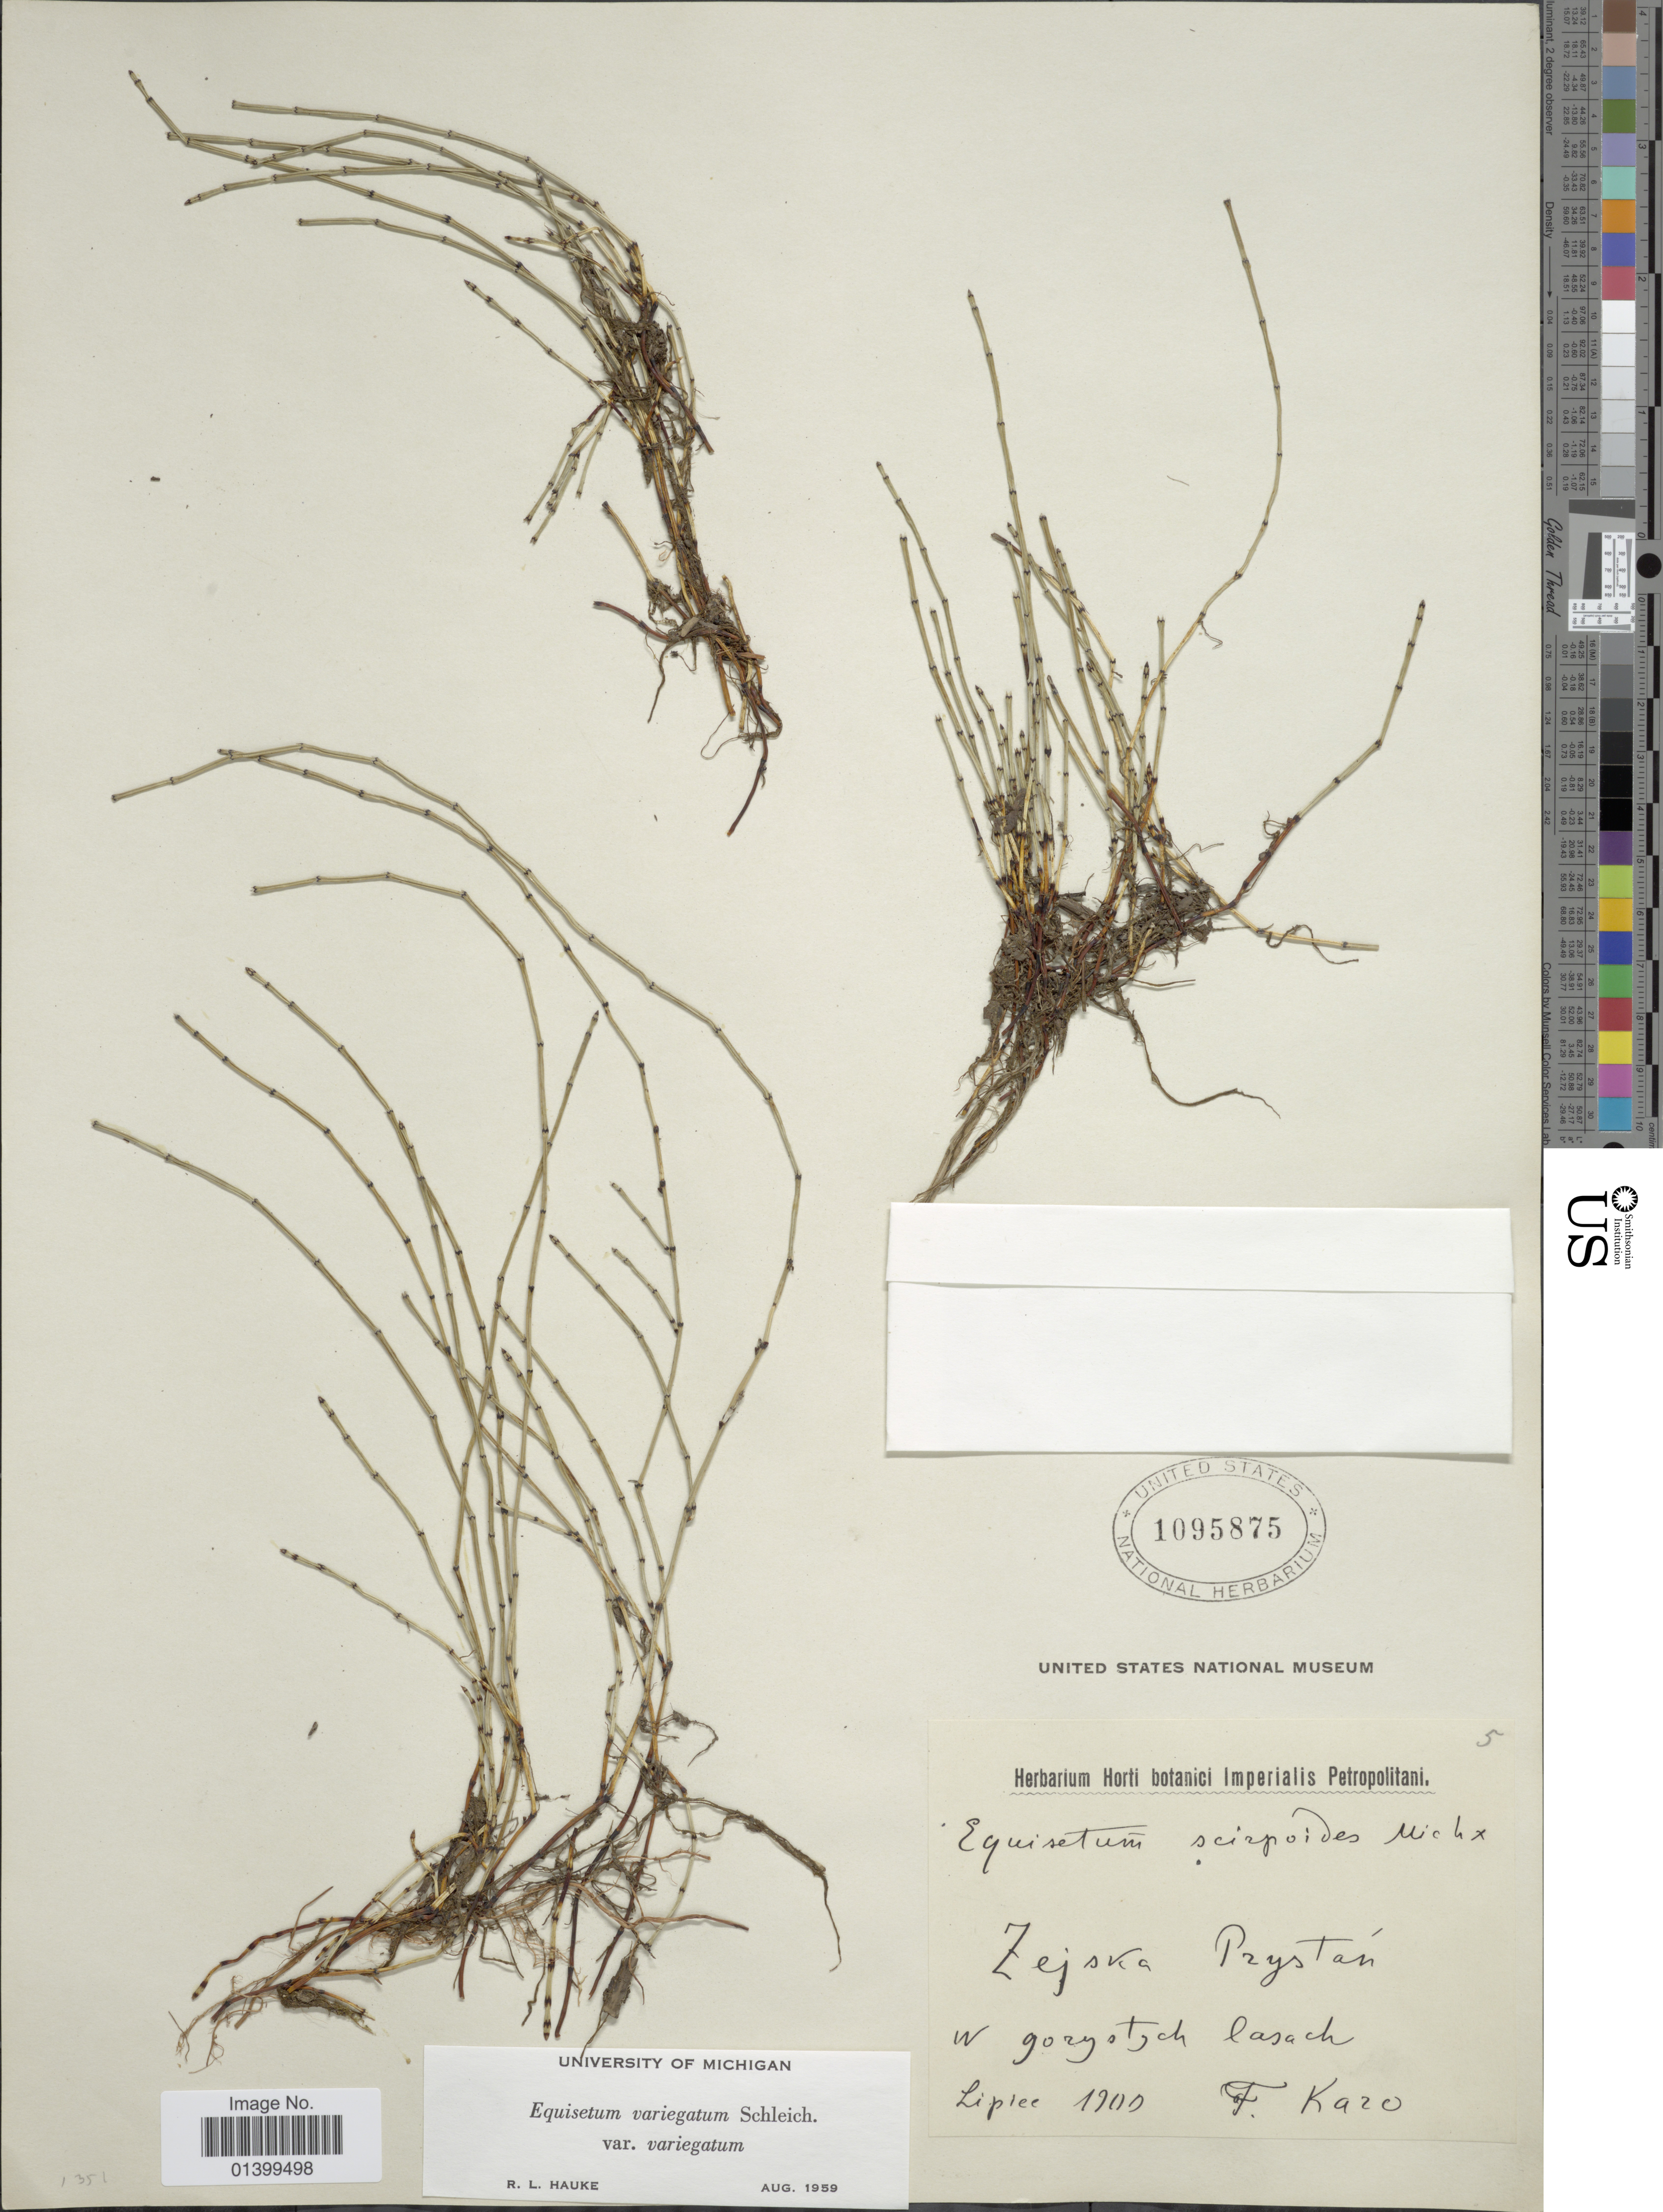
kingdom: Plantae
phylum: Tracheophyta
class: Polypodiopsida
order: Equisetales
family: Equisetaceae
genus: Equisetum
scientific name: Equisetum variegatum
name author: Schleich. ex F. Weber & D. Mohr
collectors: F. Karo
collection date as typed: Liplee 1900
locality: Zejska Prystán, w goryotych lasach [interpreted]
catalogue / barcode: US 1095875